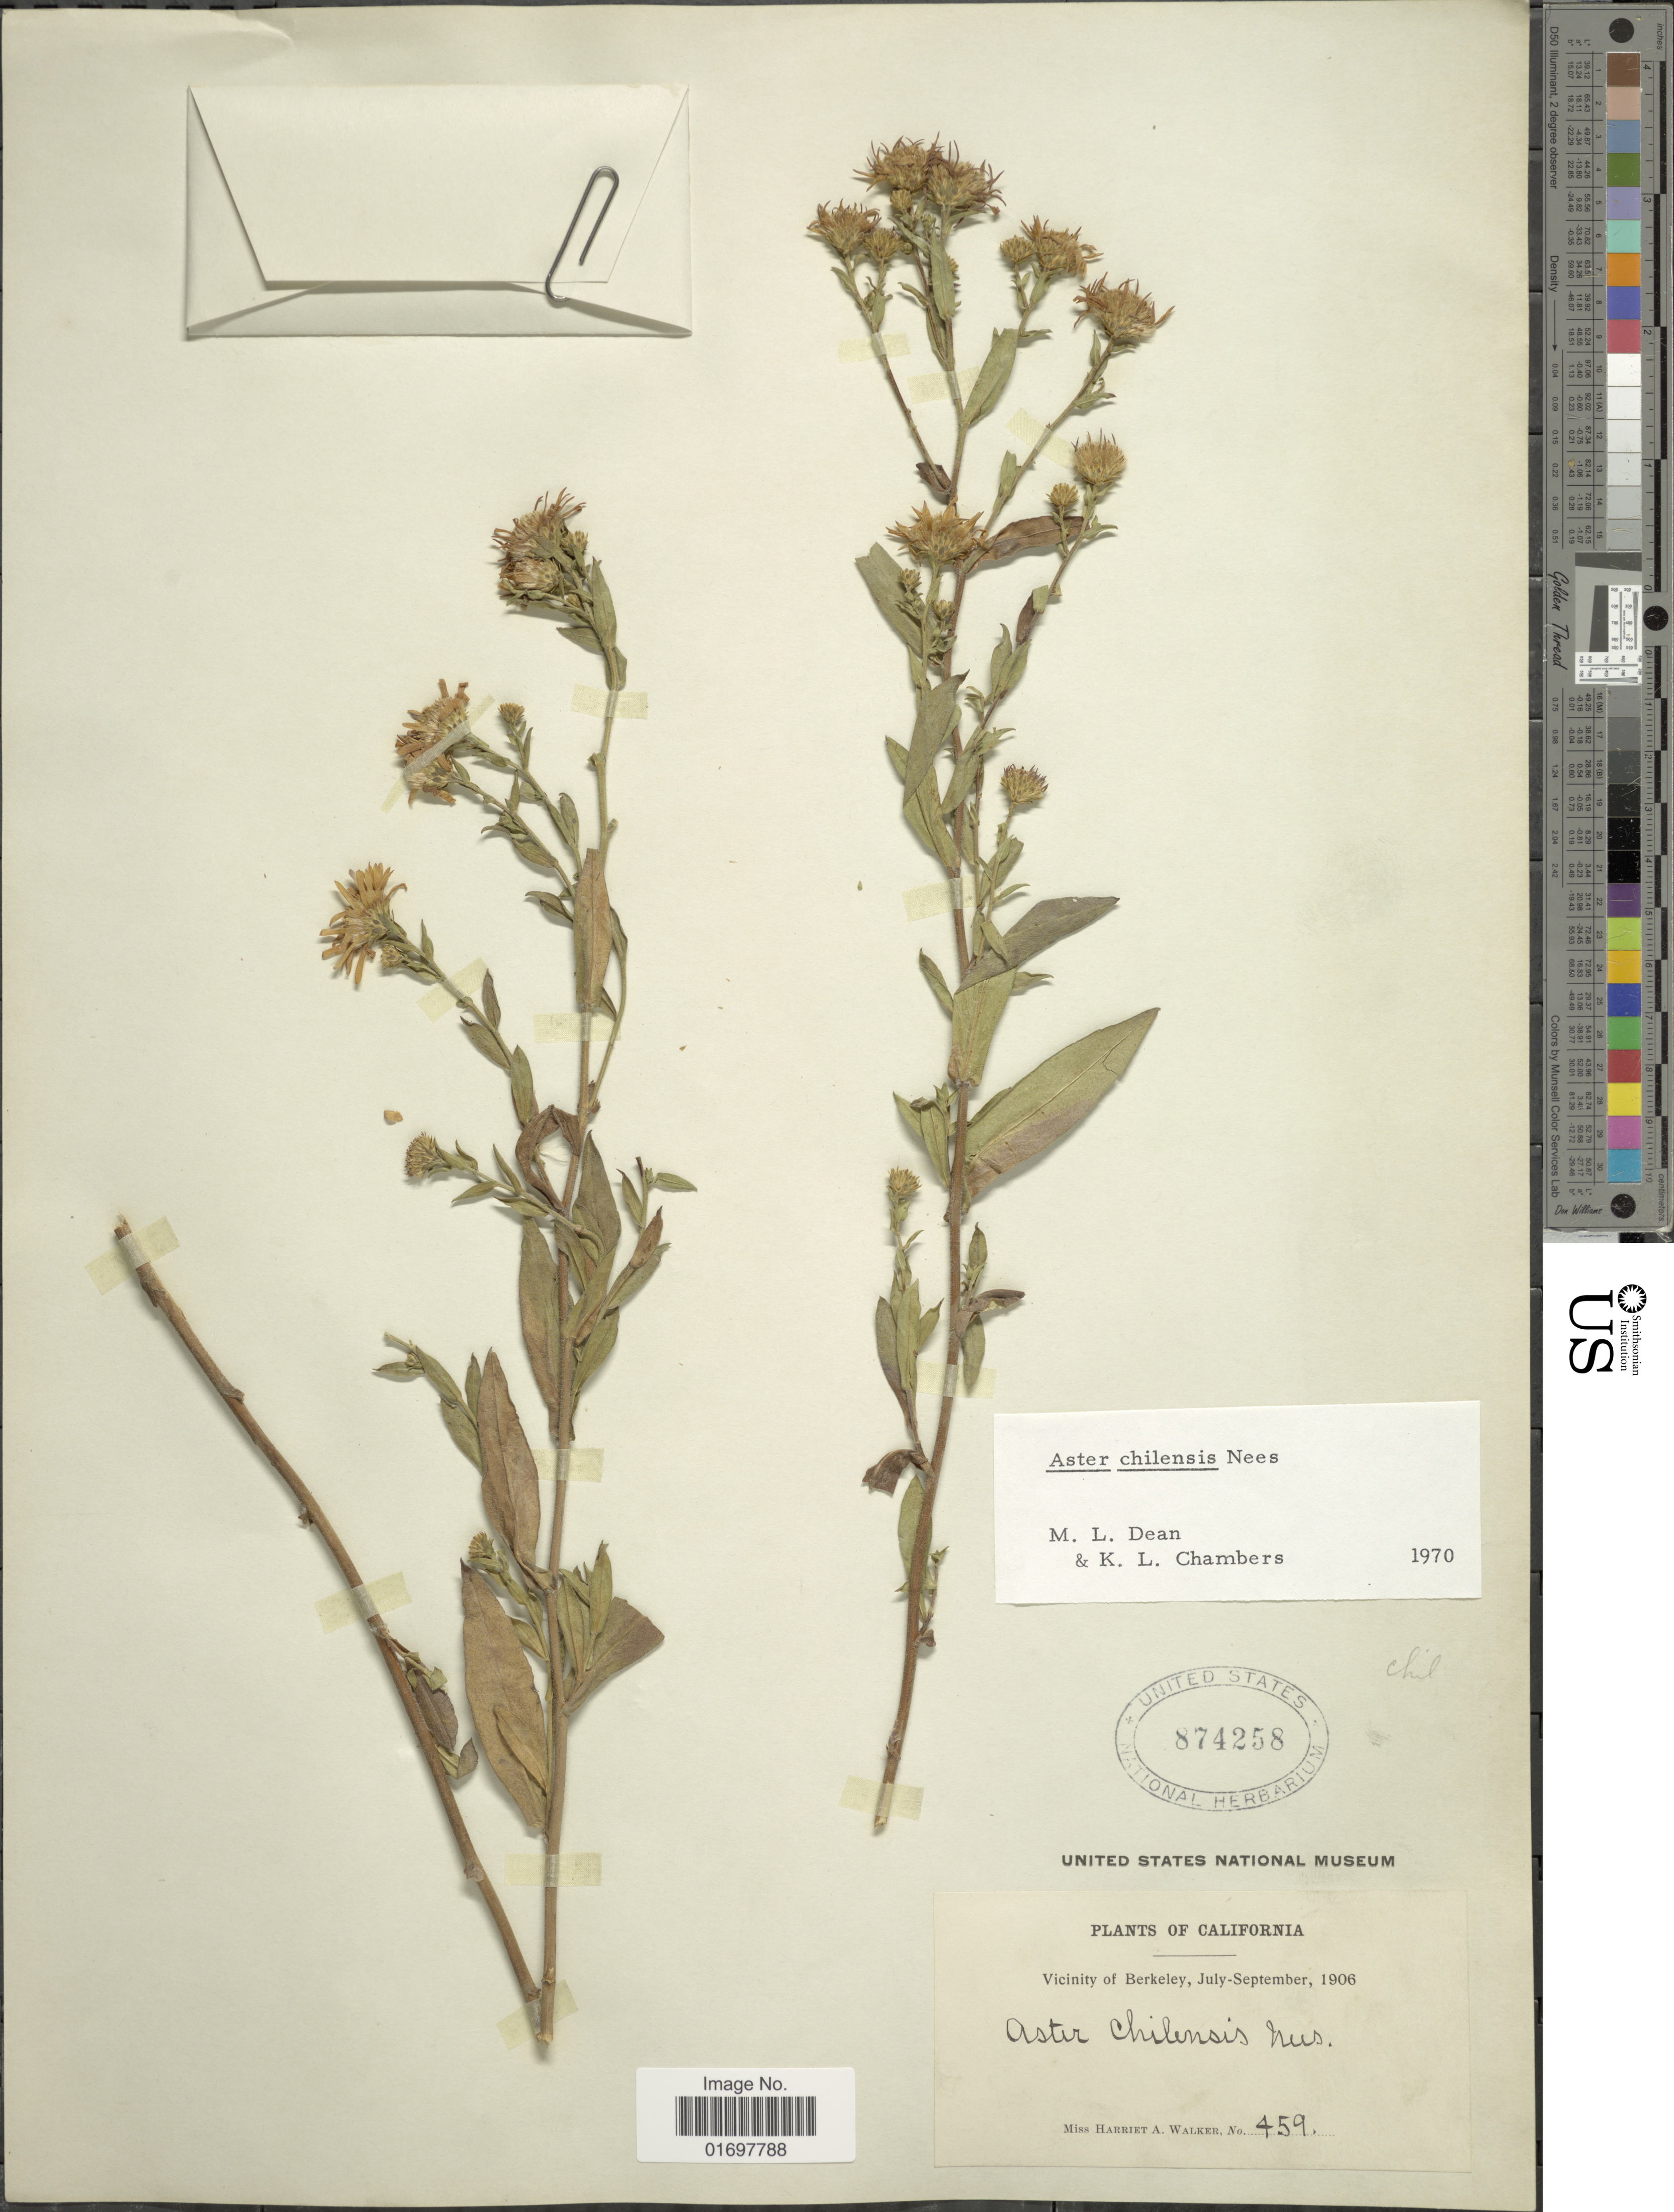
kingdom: Plantae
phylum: Tracheophyta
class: Magnoliopsida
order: Asterales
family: Asteraceae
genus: Symphyotrichum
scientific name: Symphyotrichum chilense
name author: (Nees) G.L. Nesom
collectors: H. Walker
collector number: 459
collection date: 1906-07/1906-09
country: United States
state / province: California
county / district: Alameda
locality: Vicinity of Berkeley.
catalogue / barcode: US 874258